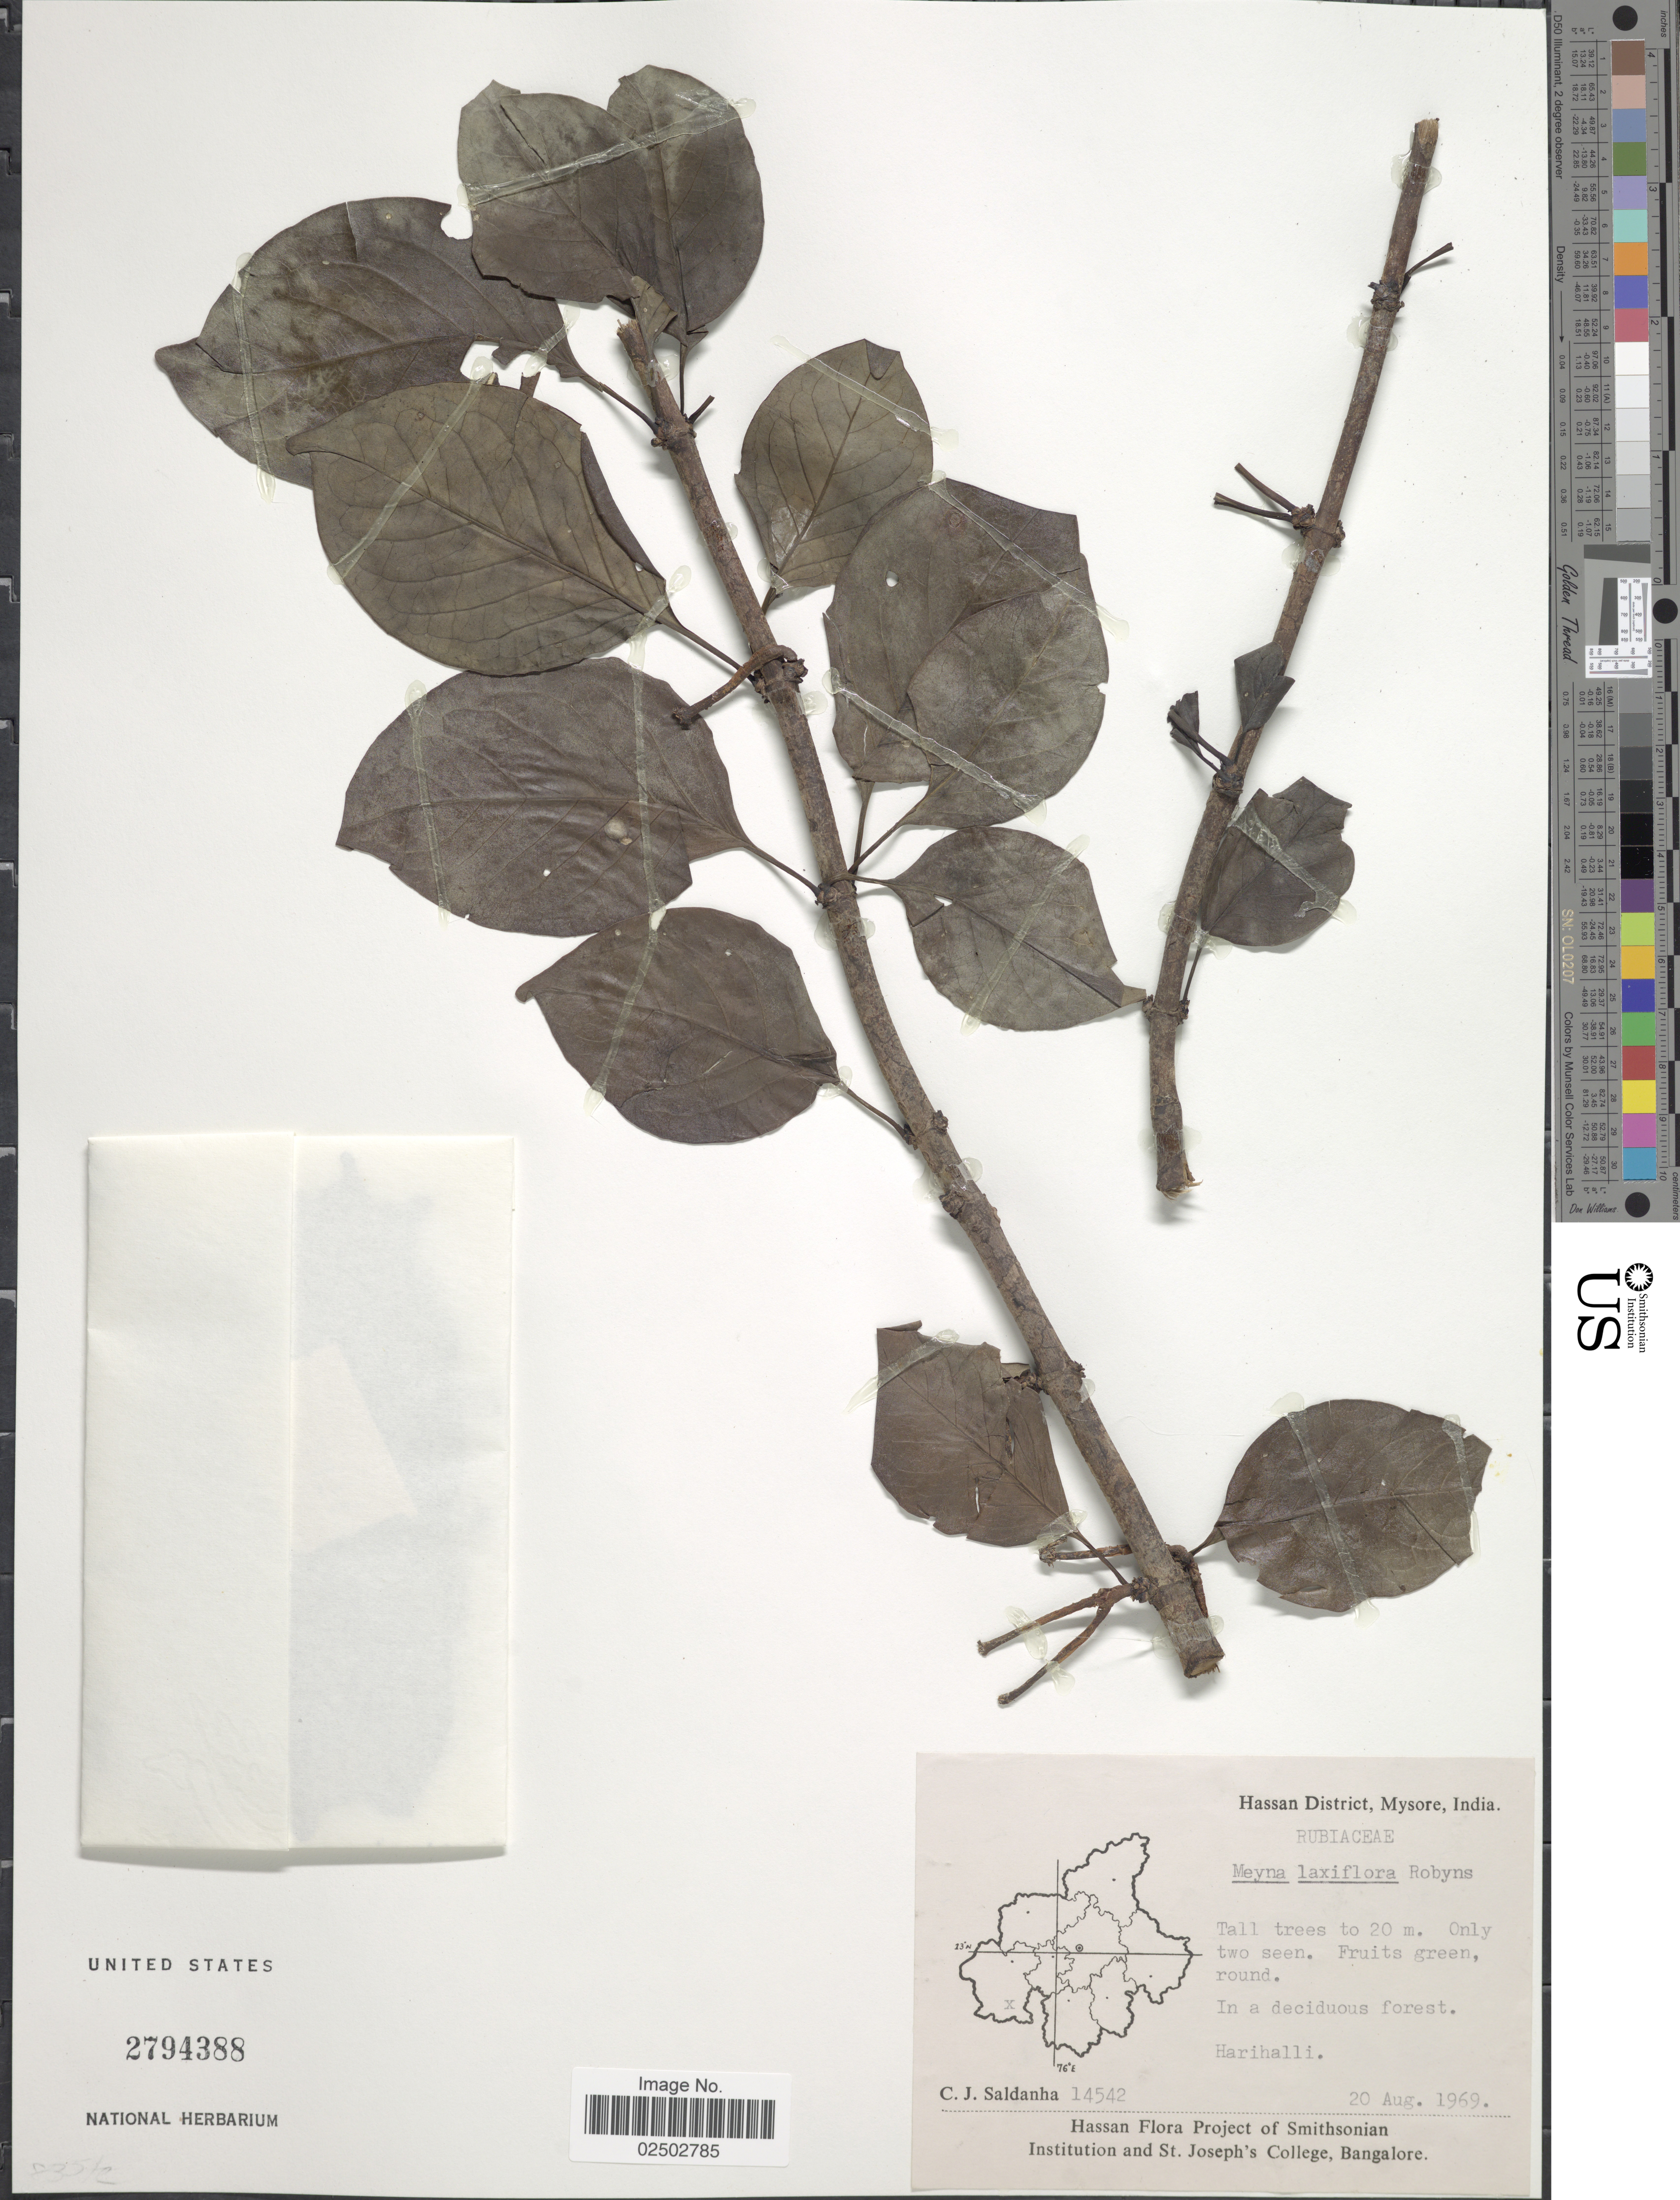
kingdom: Plantae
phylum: Tracheophyta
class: Magnoliopsida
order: Gentianales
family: Rubiaceae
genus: Meyna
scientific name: Meyna laxiflora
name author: Robyns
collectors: C. J. Saldanha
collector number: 14542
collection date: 1969-08-20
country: India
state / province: Karnataka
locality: Hassan District, Mysore, India, Harihalli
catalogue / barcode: US 2794388